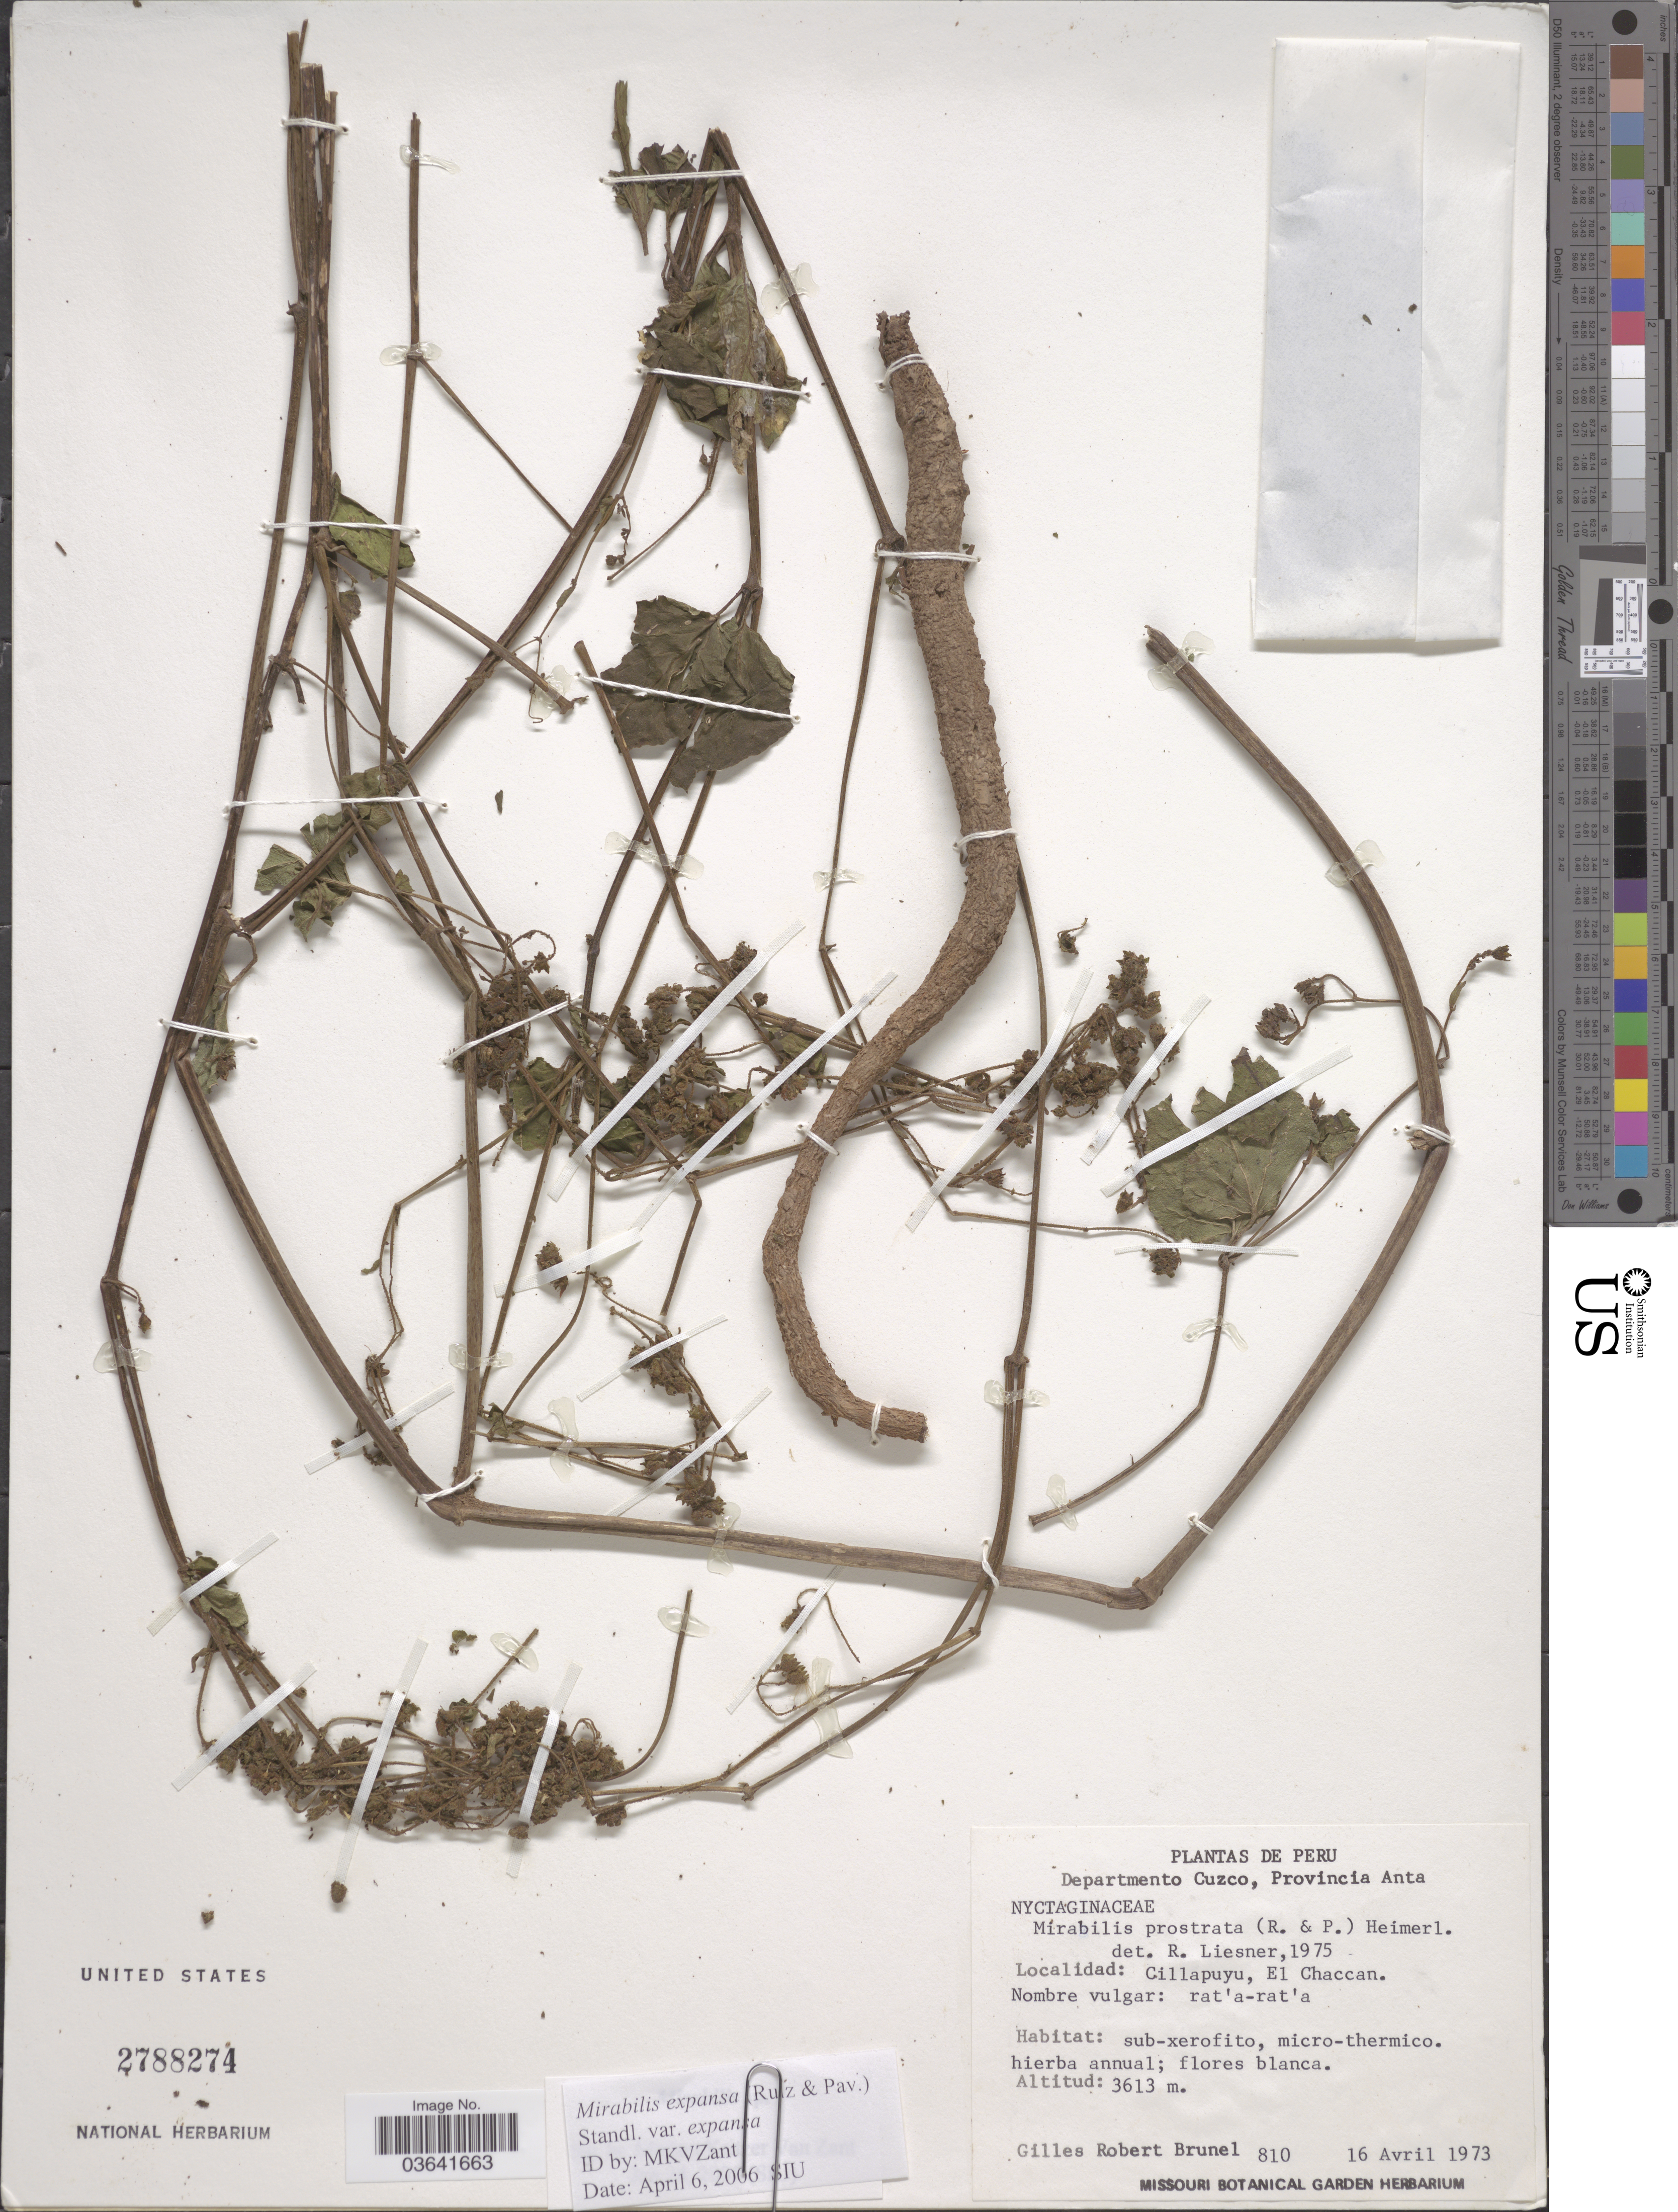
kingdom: Plantae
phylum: Tracheophyta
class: Magnoliopsida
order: Caryophyllales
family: Nyctaginaceae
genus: Mirabilis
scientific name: Mirabilis expansa var. expansa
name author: (Ruiz & Pav.) Standl.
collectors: G. Brunel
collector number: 810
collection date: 1973-04-16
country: Peru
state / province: Cusco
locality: Departamento Cuzco, Provincia Anta. Cillapuyu, El Chaccan.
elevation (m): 3613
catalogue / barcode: US 2788274